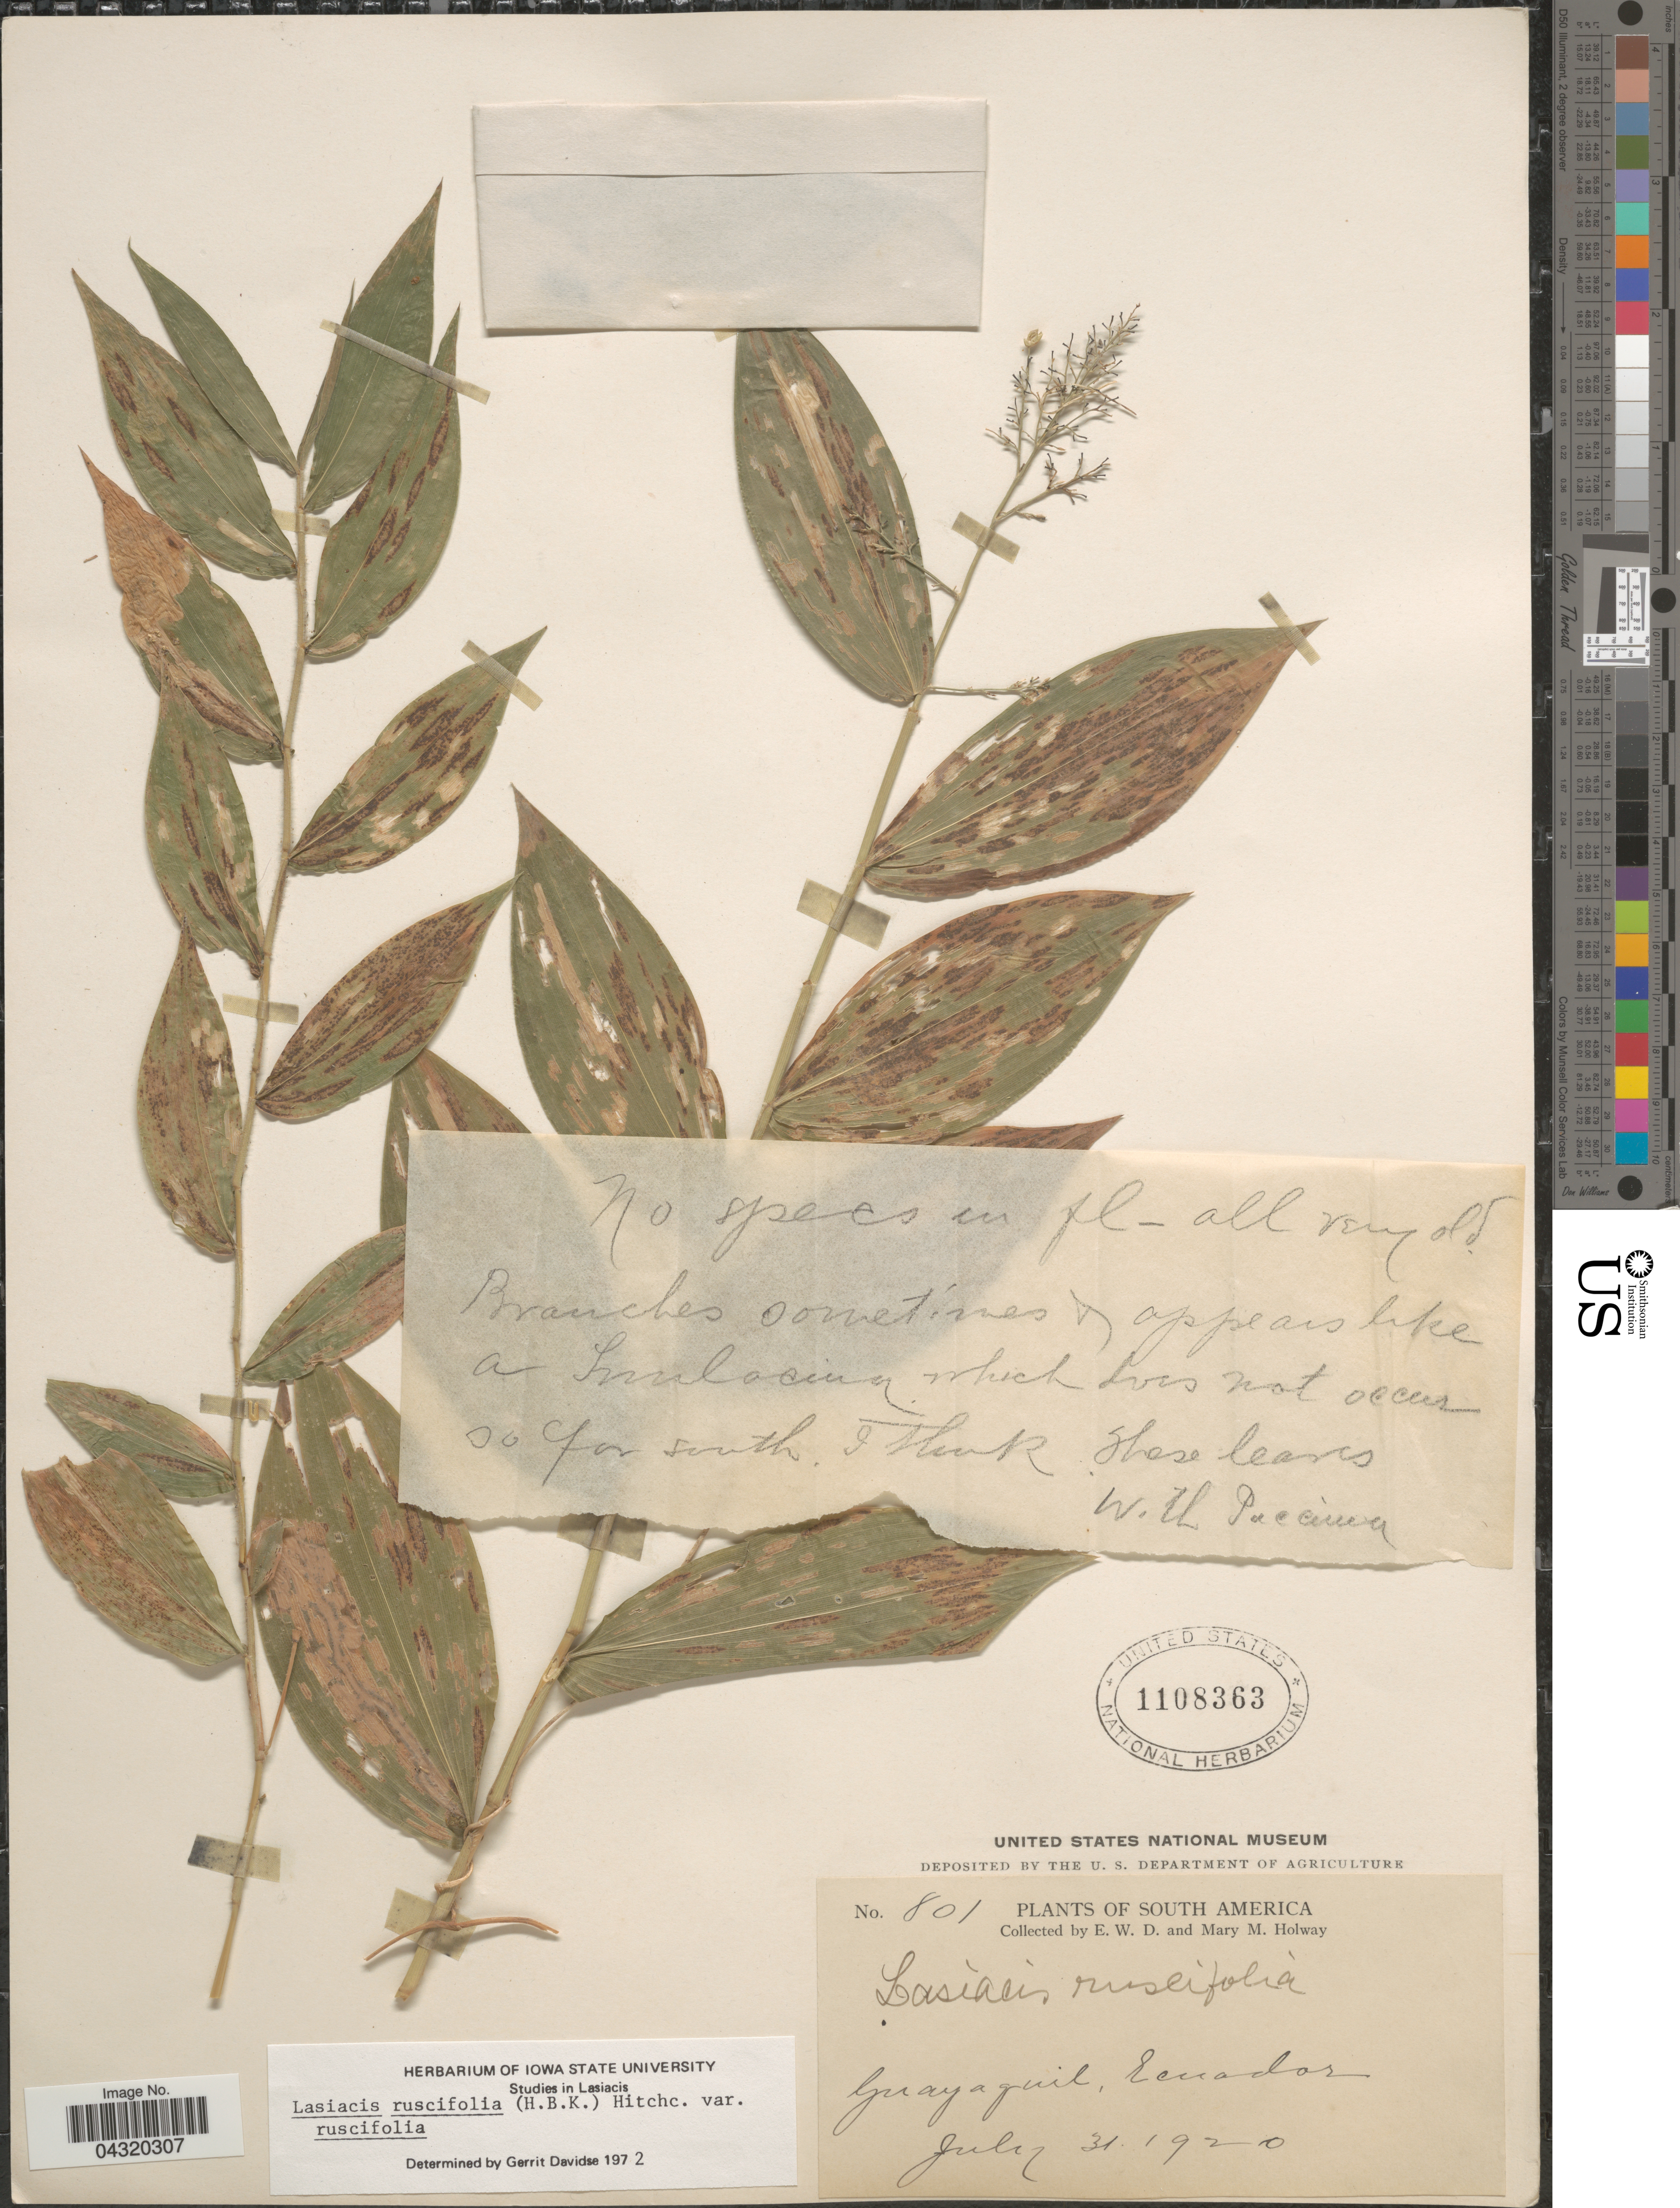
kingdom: Plantae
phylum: Tracheophyta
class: Liliopsida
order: Poales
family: Poaceae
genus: Lasiacis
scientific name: Lasiacis ruscifolia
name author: (Kunth) Hitchc.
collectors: E. W. D. Holway & M. M. Holway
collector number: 801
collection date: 1920-07-31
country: Ecuador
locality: Guayaquil.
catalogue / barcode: US 1108363